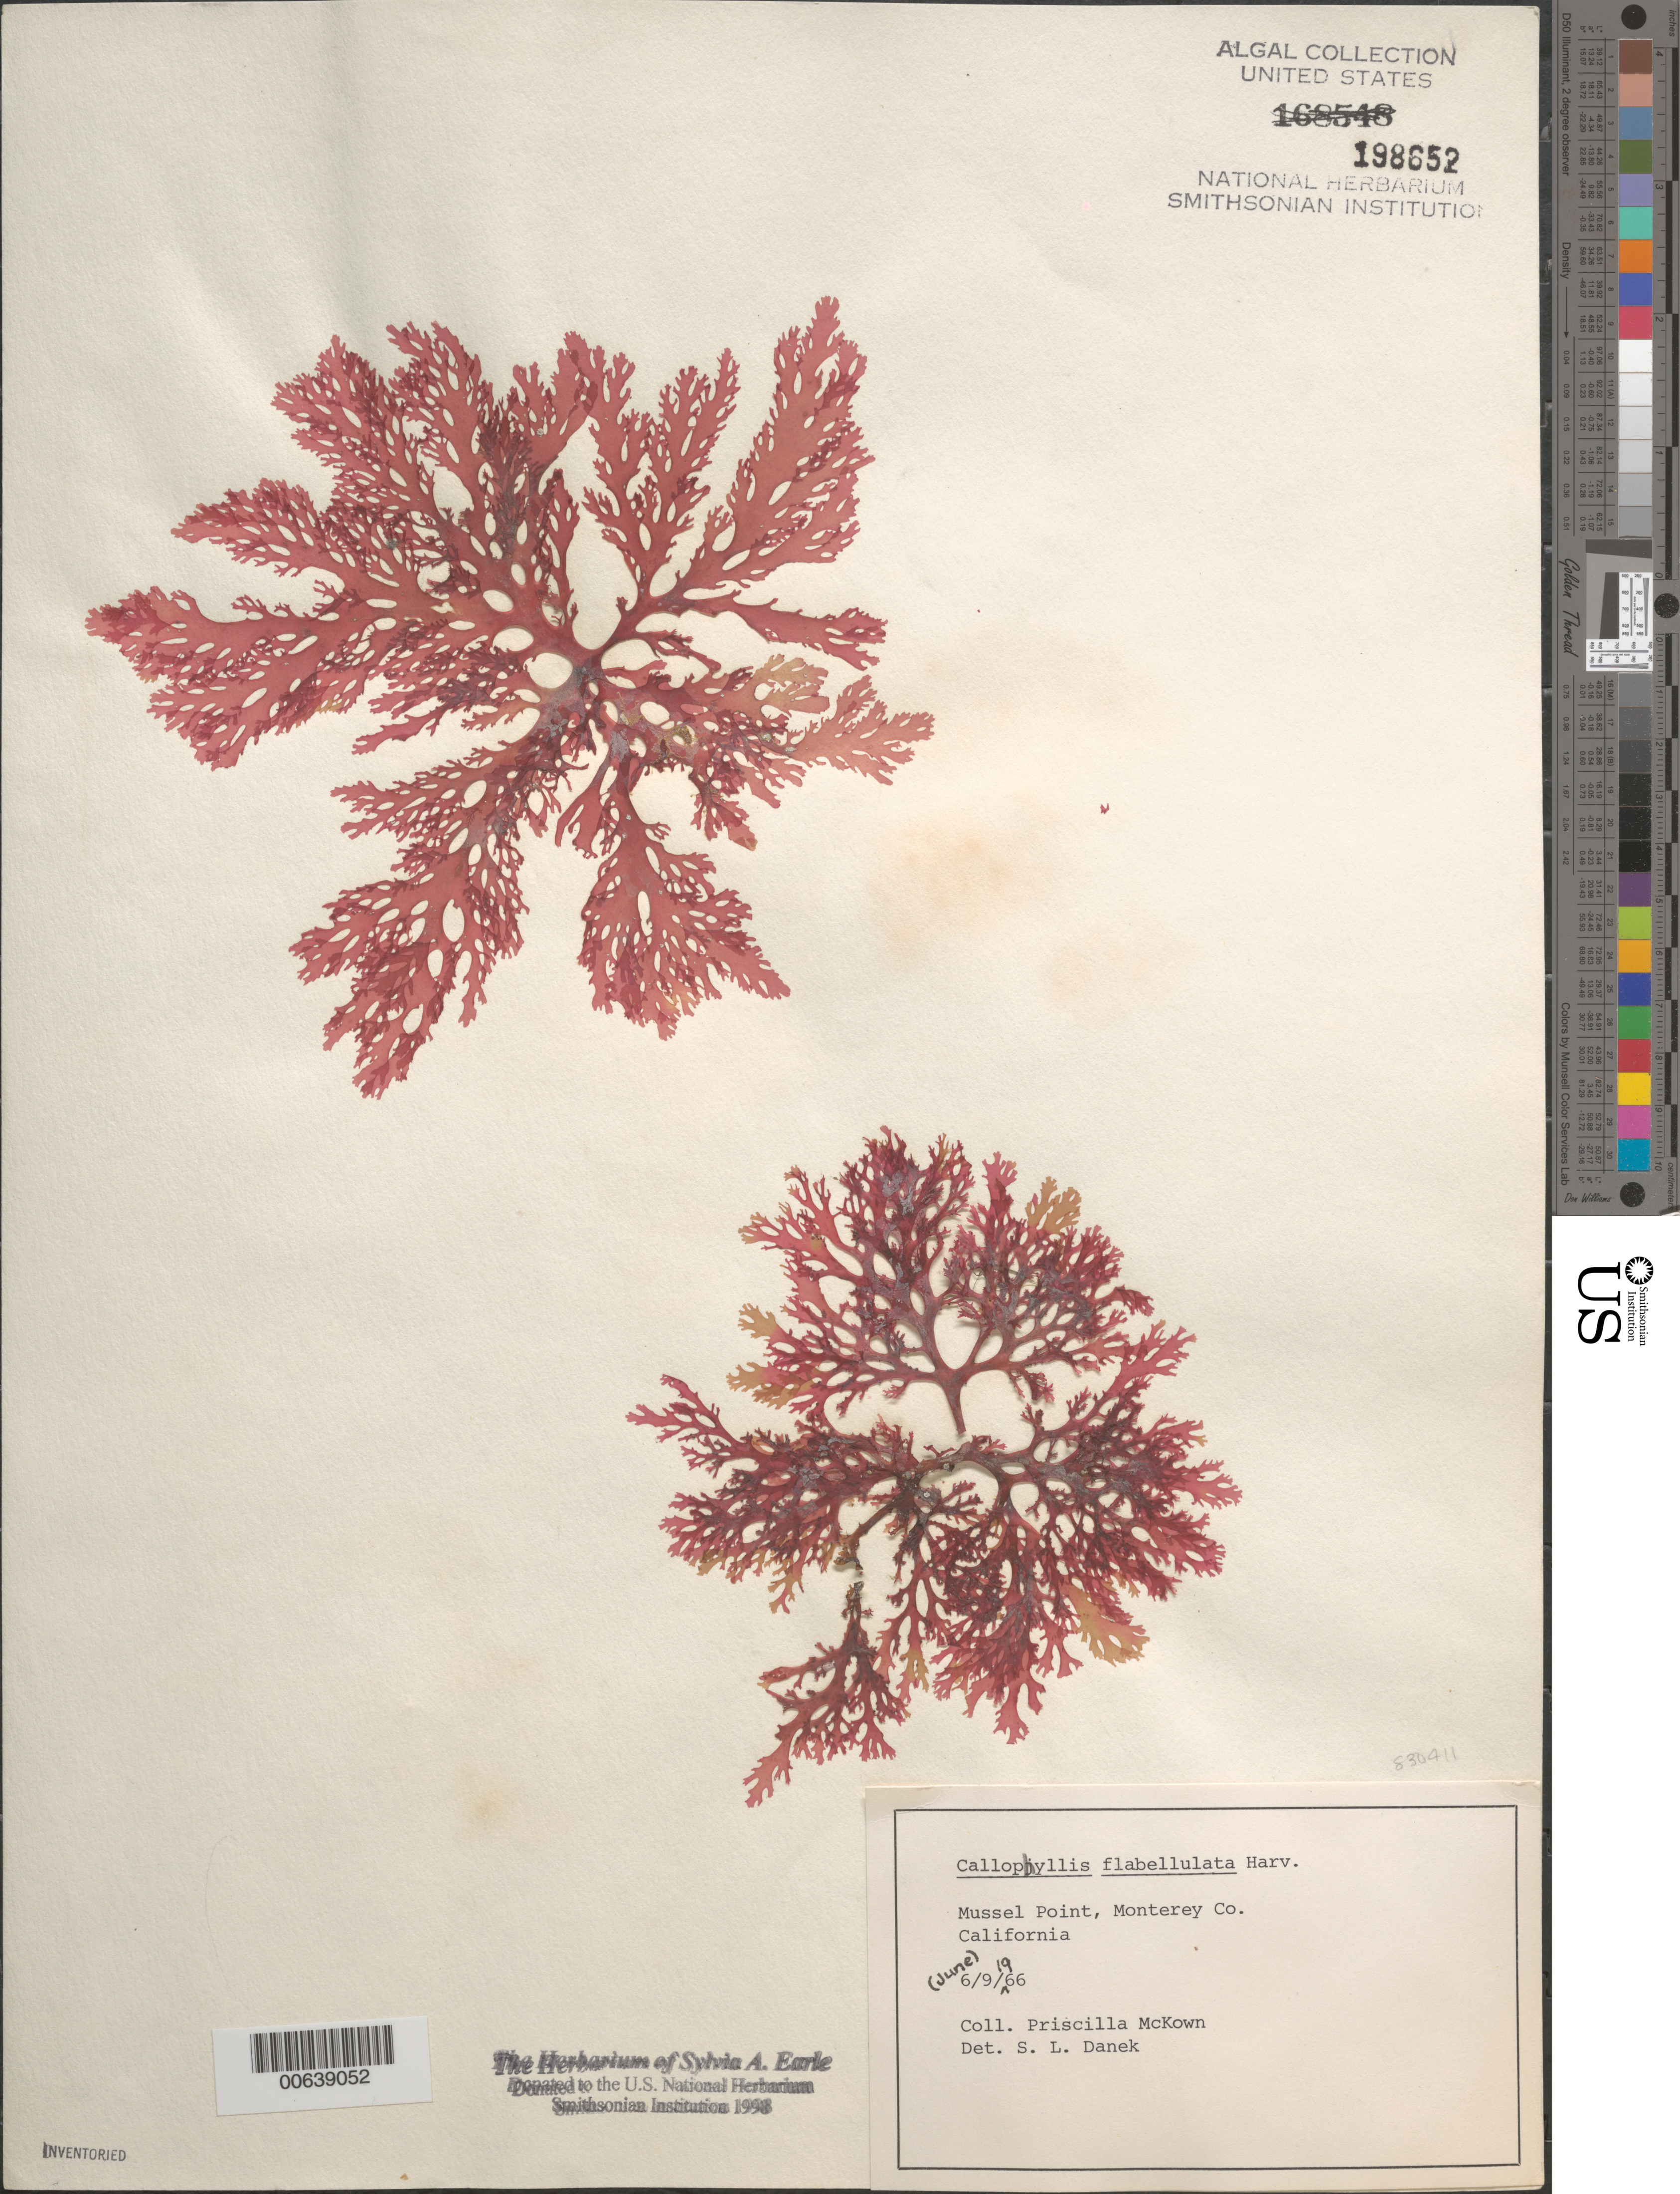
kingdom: Plantae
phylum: Rhodophyta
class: Florideophyceae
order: Gigartinales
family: Kallymeniaceae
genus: Callophyllis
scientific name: Callophyllis flabellulata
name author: Harv.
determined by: Danek, S. L.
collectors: P. McKown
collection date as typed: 09 Jun 1966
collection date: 1966-06-09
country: United States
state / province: California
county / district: Monterey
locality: Mussel Point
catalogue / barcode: US 198652